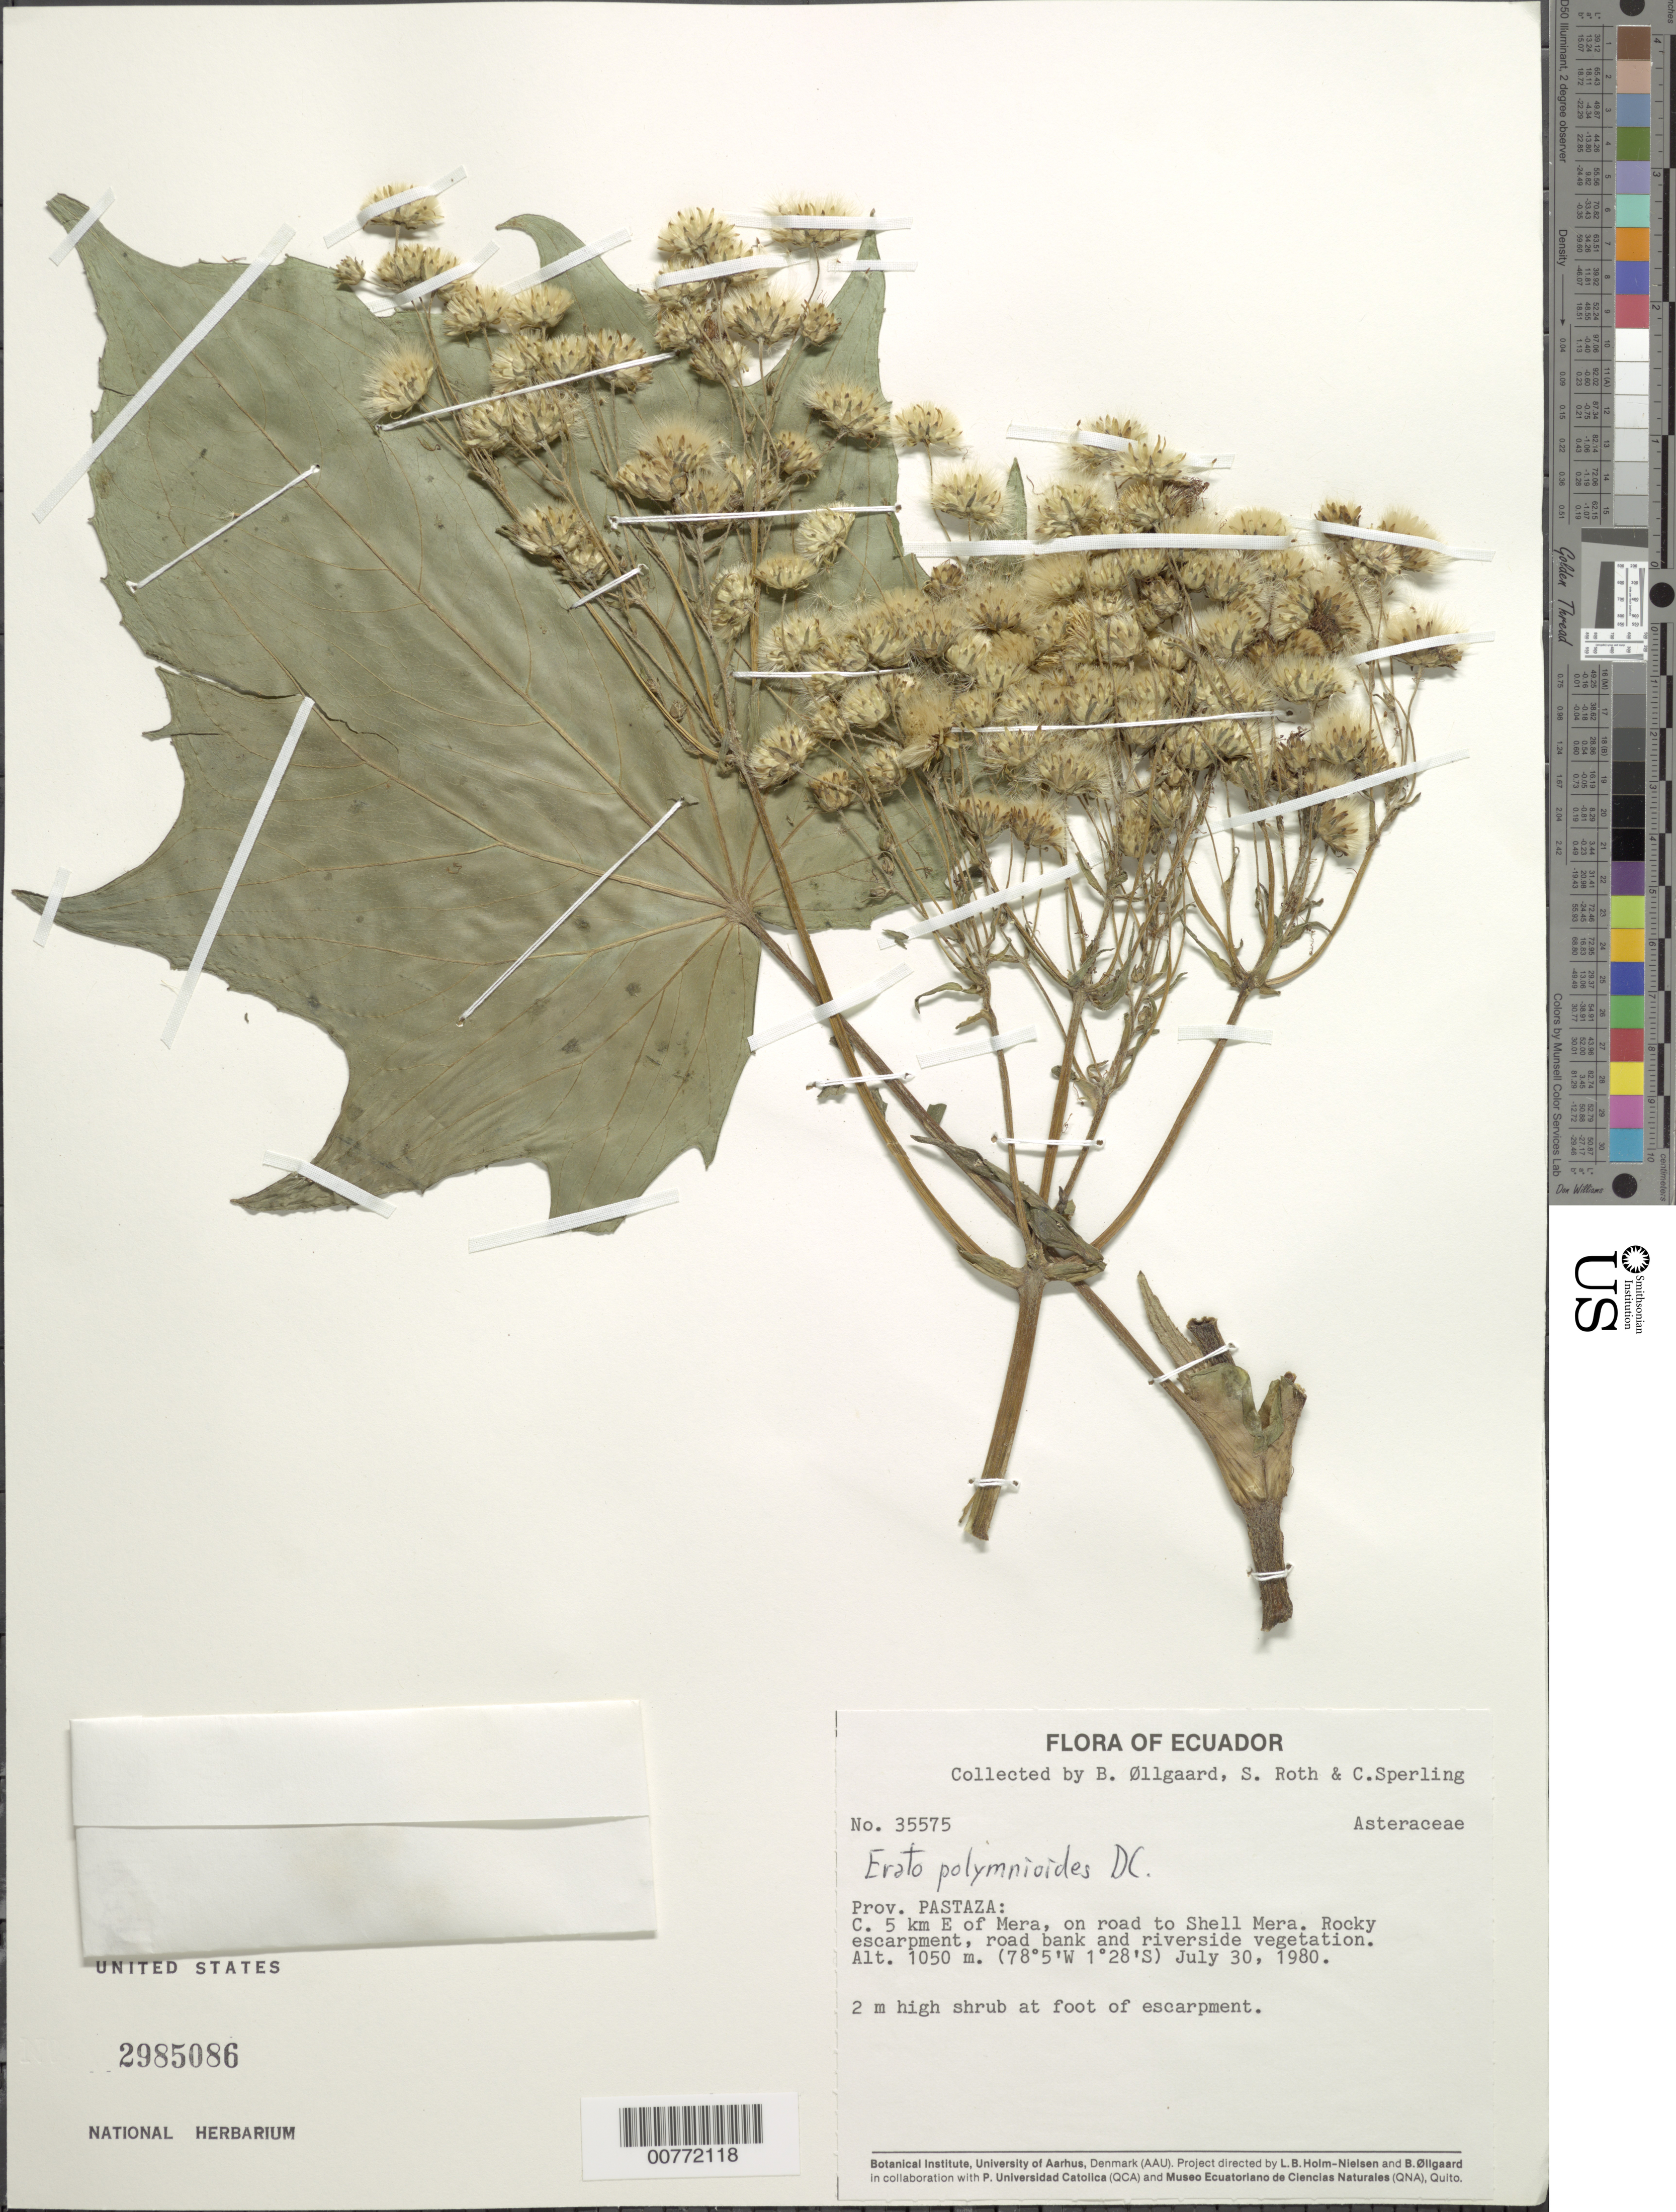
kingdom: Plantae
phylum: Tracheophyta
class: Magnoliopsida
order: Asterales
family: Asteraceae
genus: Erato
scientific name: Erato polymnioides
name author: DC.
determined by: Robinson, Harold E., (US)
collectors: B. Øllgaard, S. Roth & C. Sperling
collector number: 35575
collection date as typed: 30 July 1980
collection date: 1980-07-30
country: Ecuador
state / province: Pastaza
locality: Mera, ca. 5 km E of Mera, on road to Shell Mera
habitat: At foot of escarpment. Rocky escarpment, road bank and riverside vegetation.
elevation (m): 1050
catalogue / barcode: US 2985086